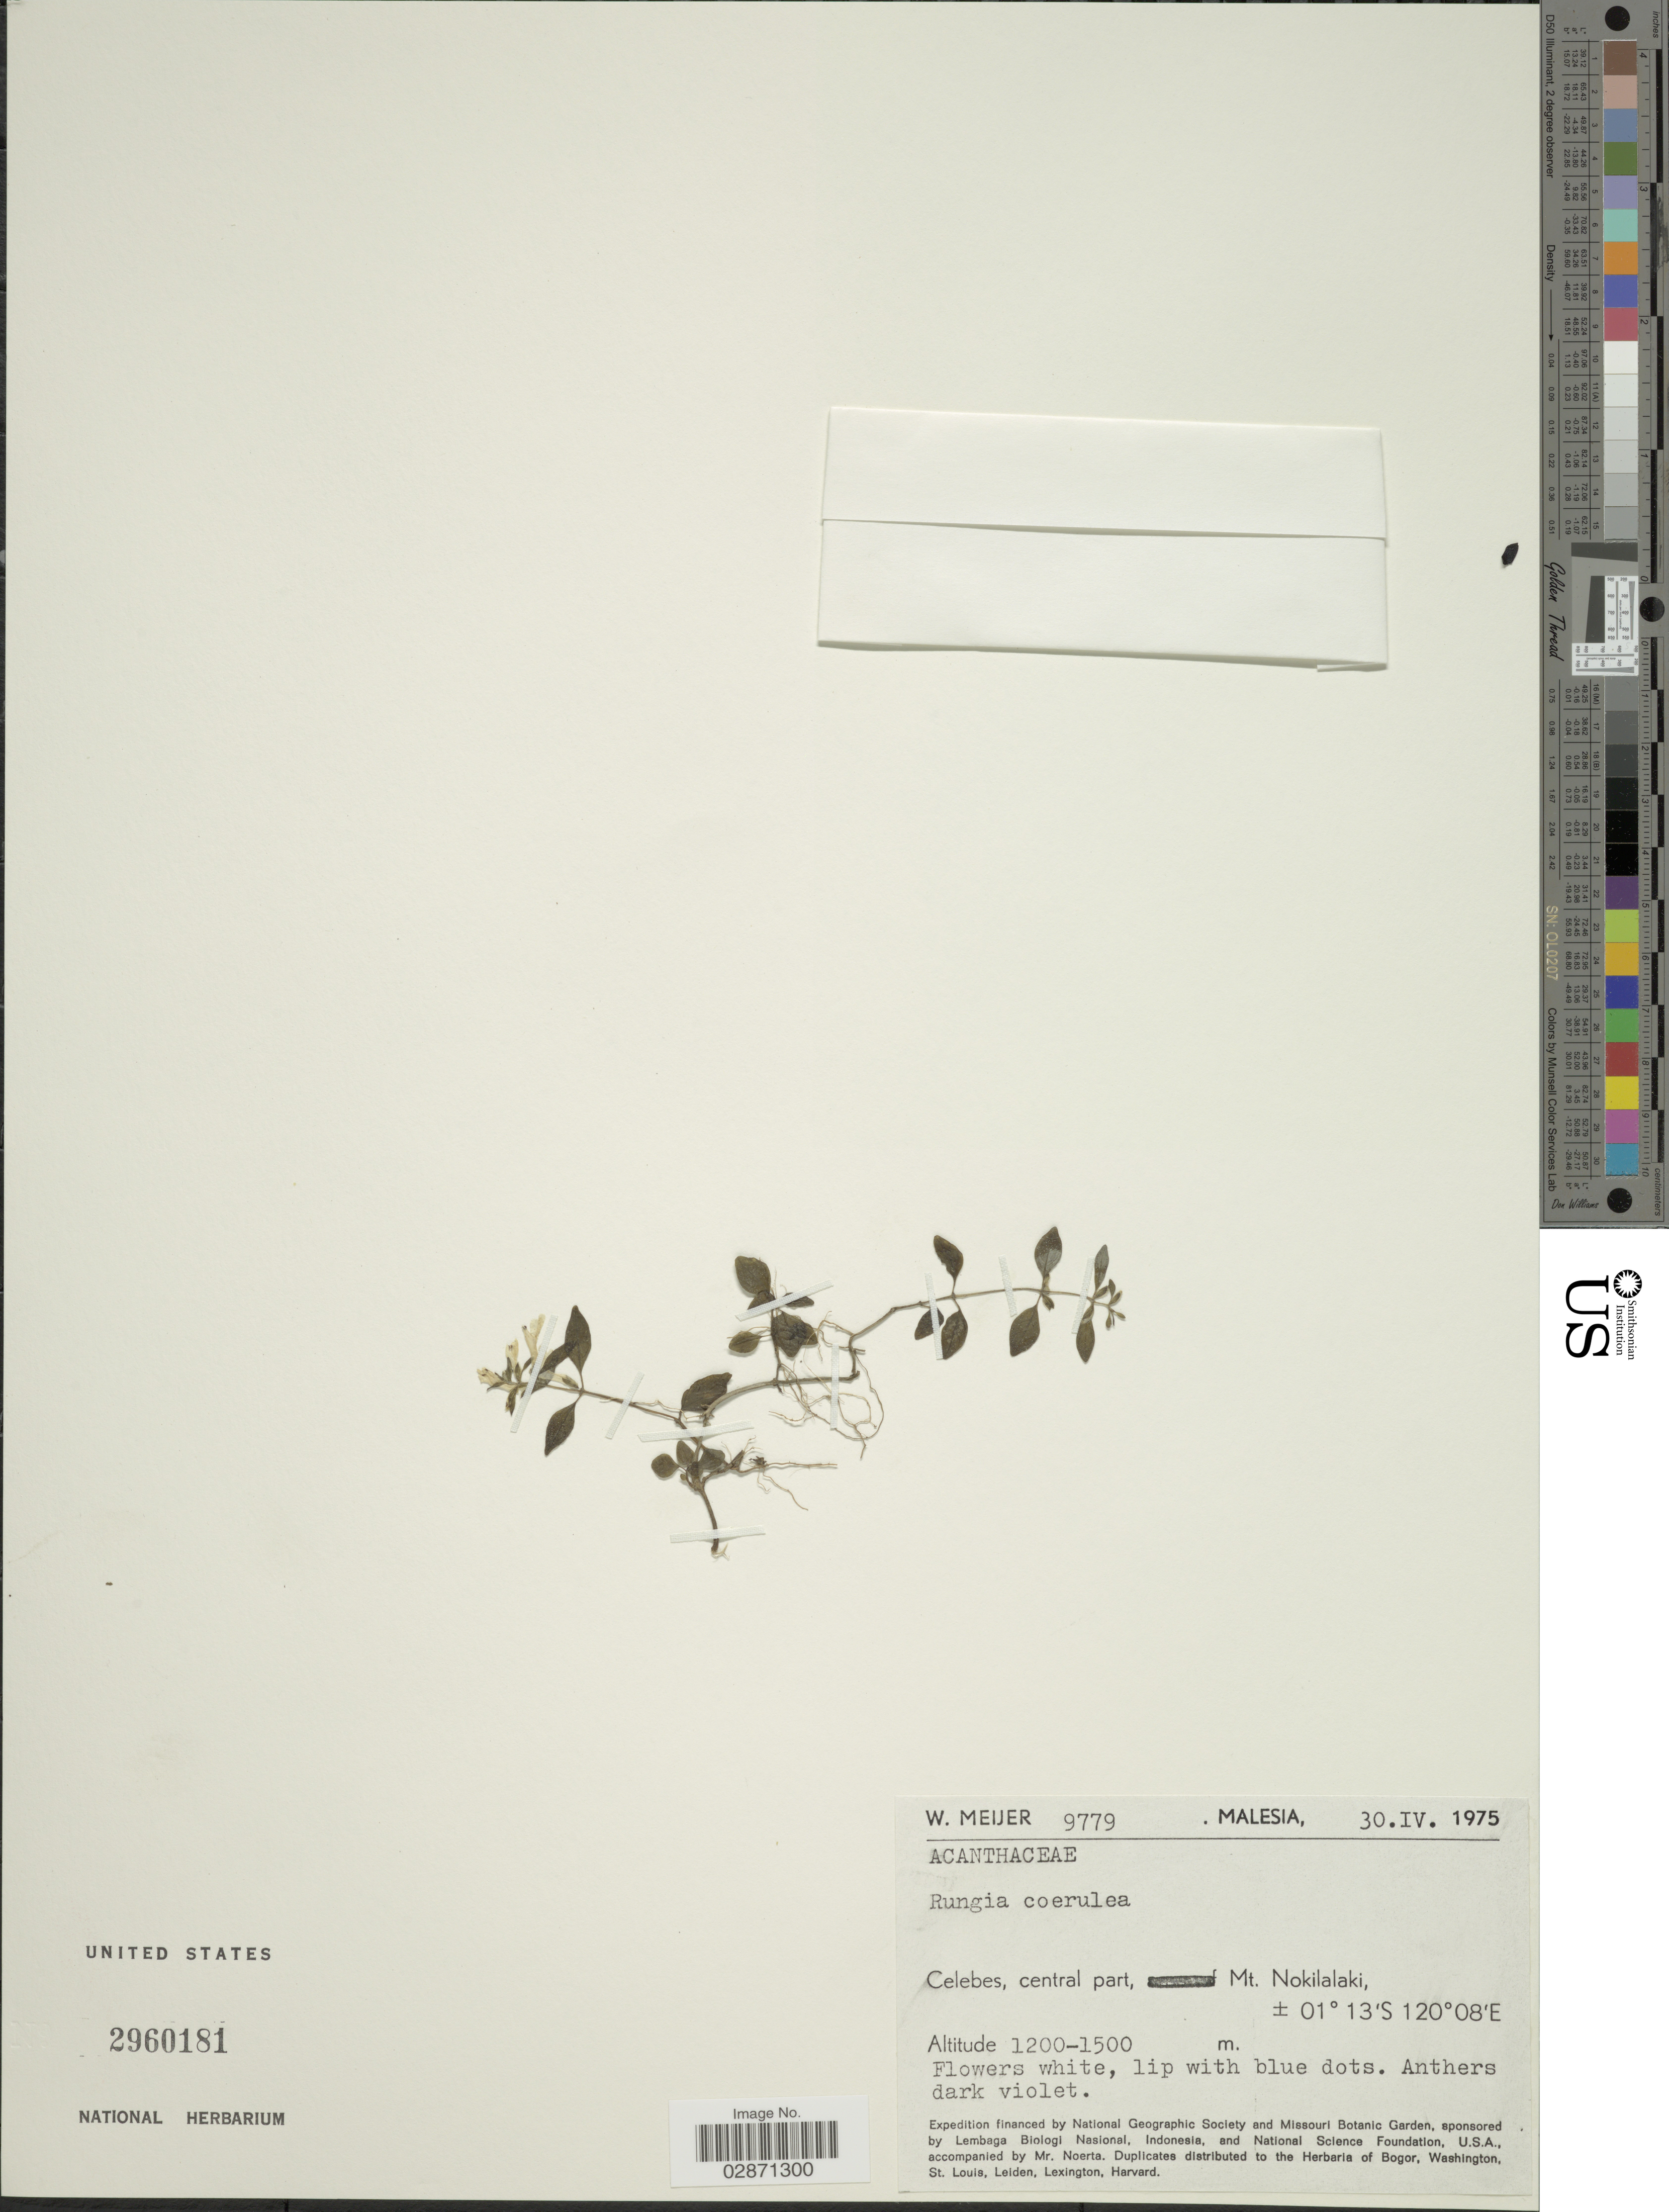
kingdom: Plantae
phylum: Tracheophyta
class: Magnoliopsida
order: Lamiales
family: Acanthaceae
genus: Rungia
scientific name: Rungia coerulea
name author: Warb.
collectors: W. Meijer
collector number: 9779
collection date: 1975-04-30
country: Malaysia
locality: Malesia. Celebes, central part, Mt. Nokilalaki.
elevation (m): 1200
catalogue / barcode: US 2960181